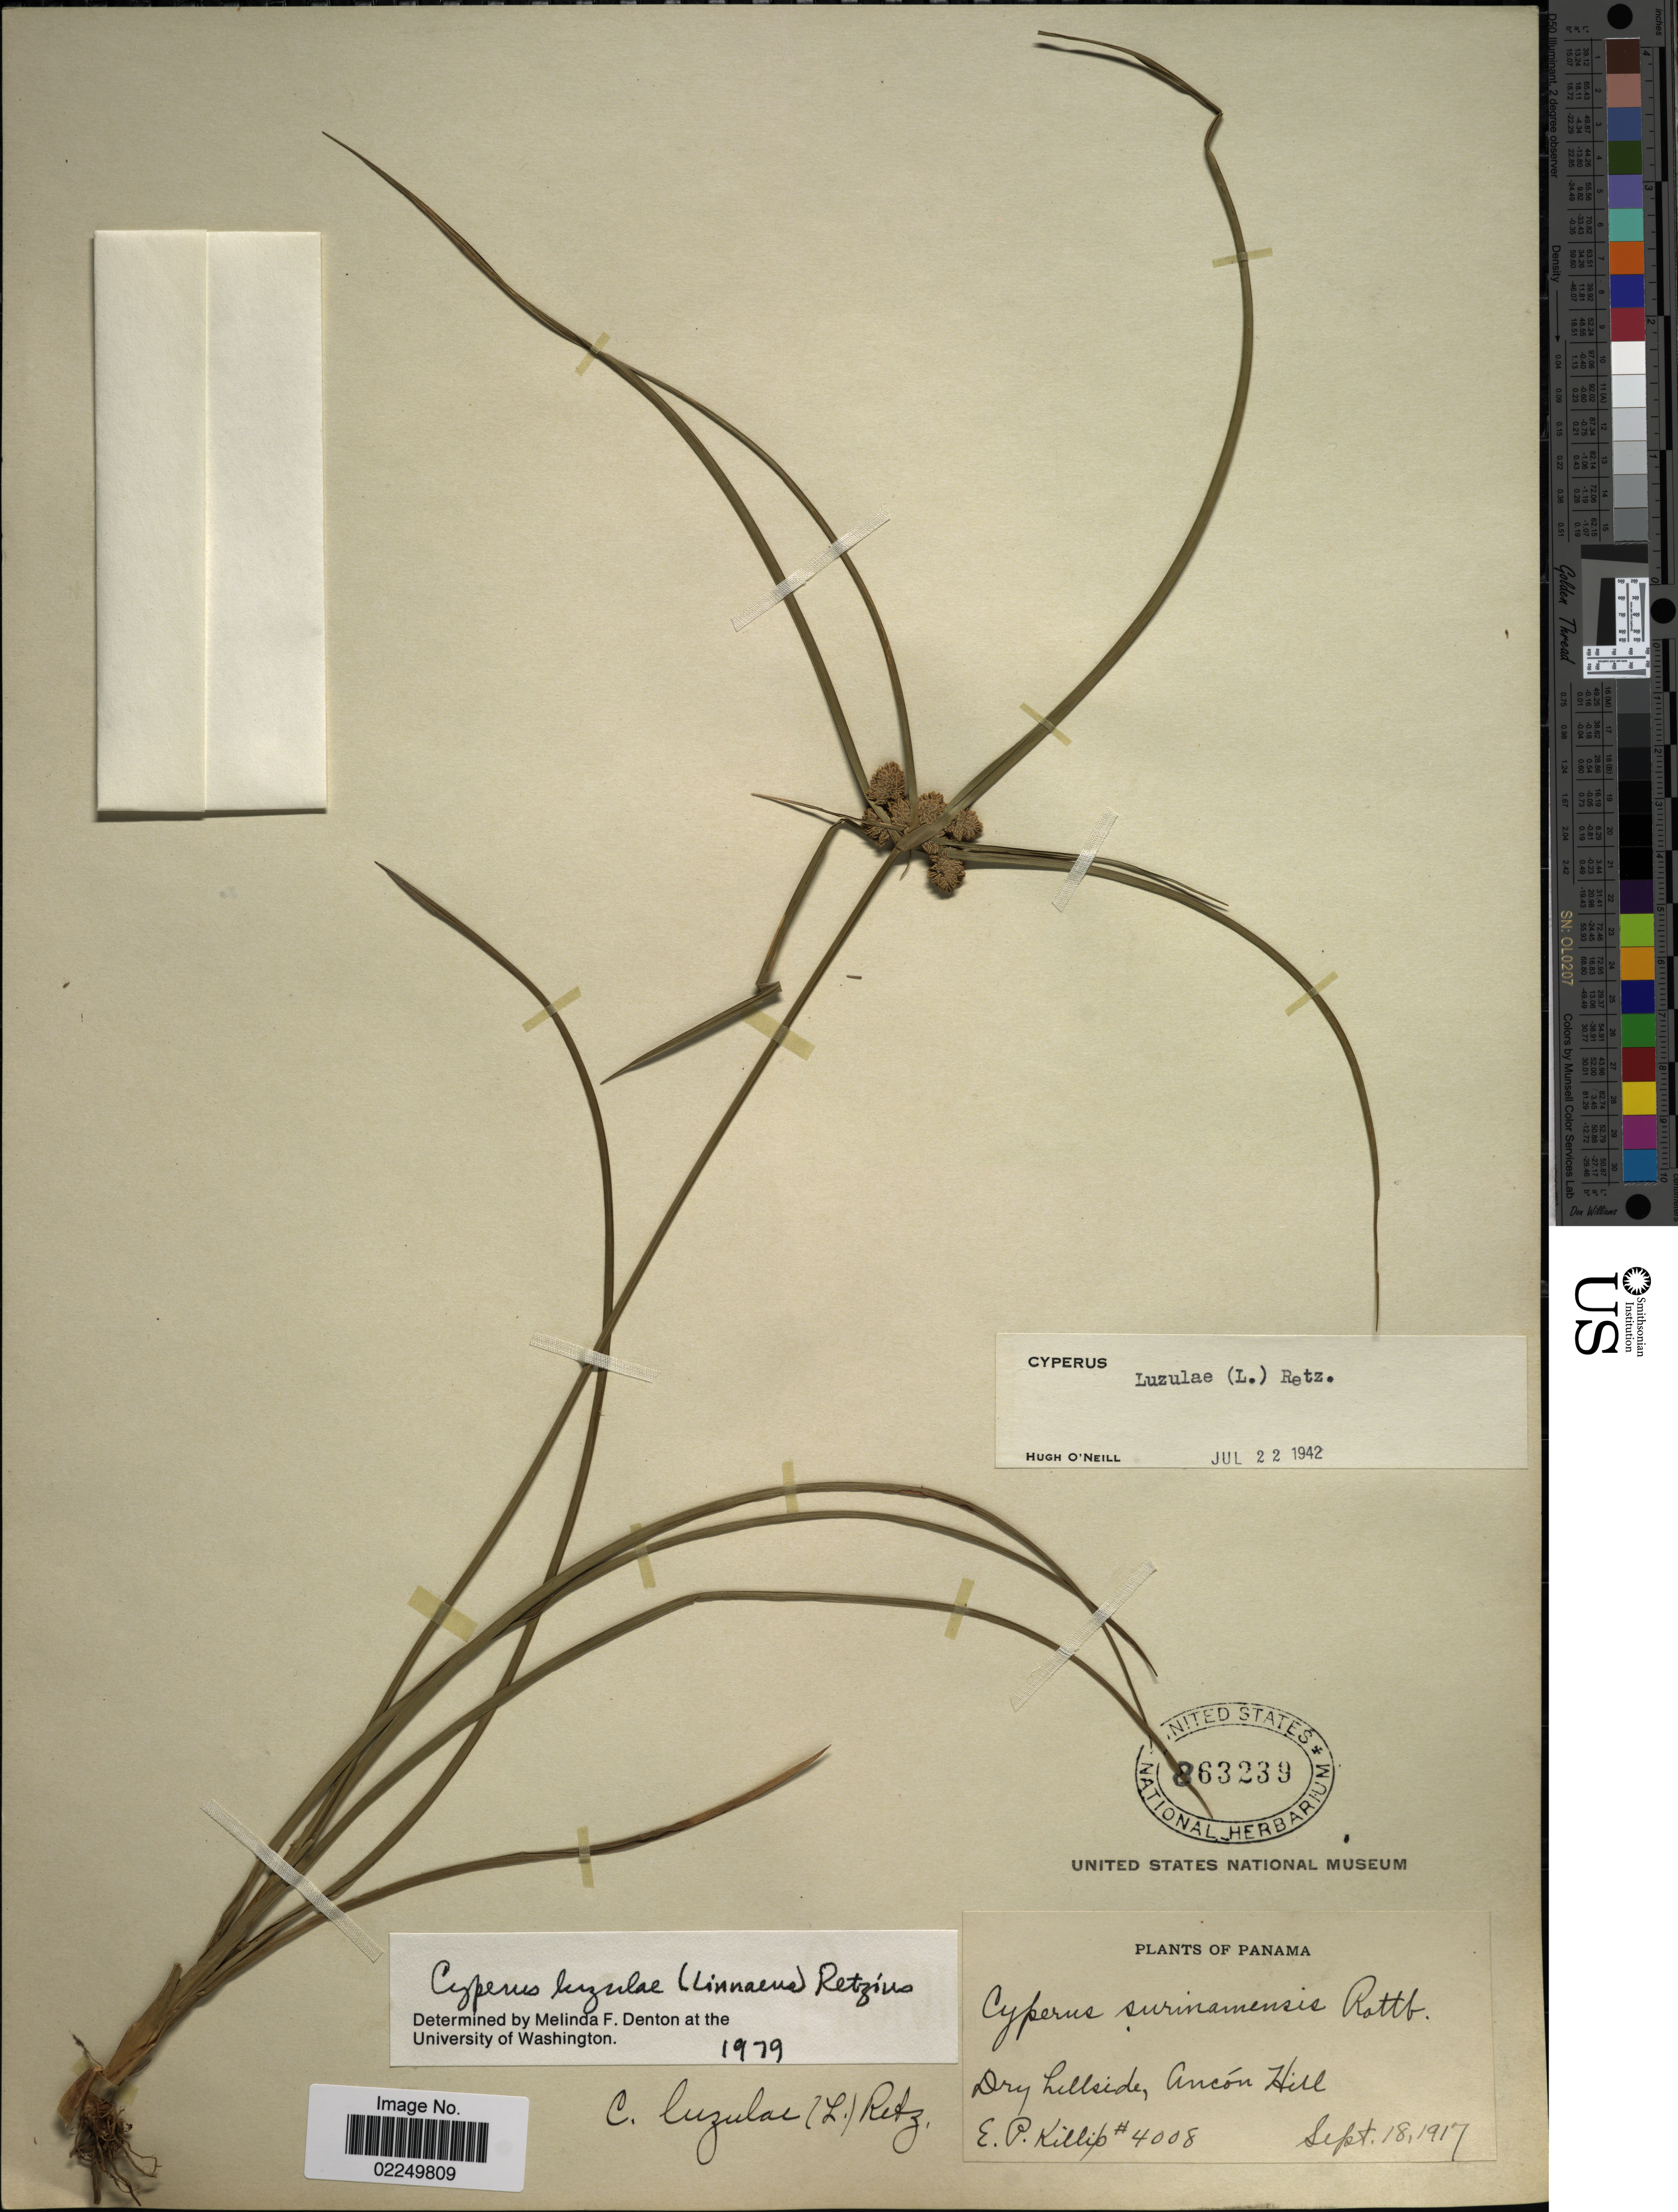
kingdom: Plantae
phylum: Tracheophyta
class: Liliopsida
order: Poales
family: Cyperaceae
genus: Cyperus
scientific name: Cyperus luzulae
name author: (L.) Rottb. ex Retz.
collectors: E. P. Killip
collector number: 4008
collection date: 1917-09-18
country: Panama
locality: Dry hillside, Ancon Hill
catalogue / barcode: US 863239